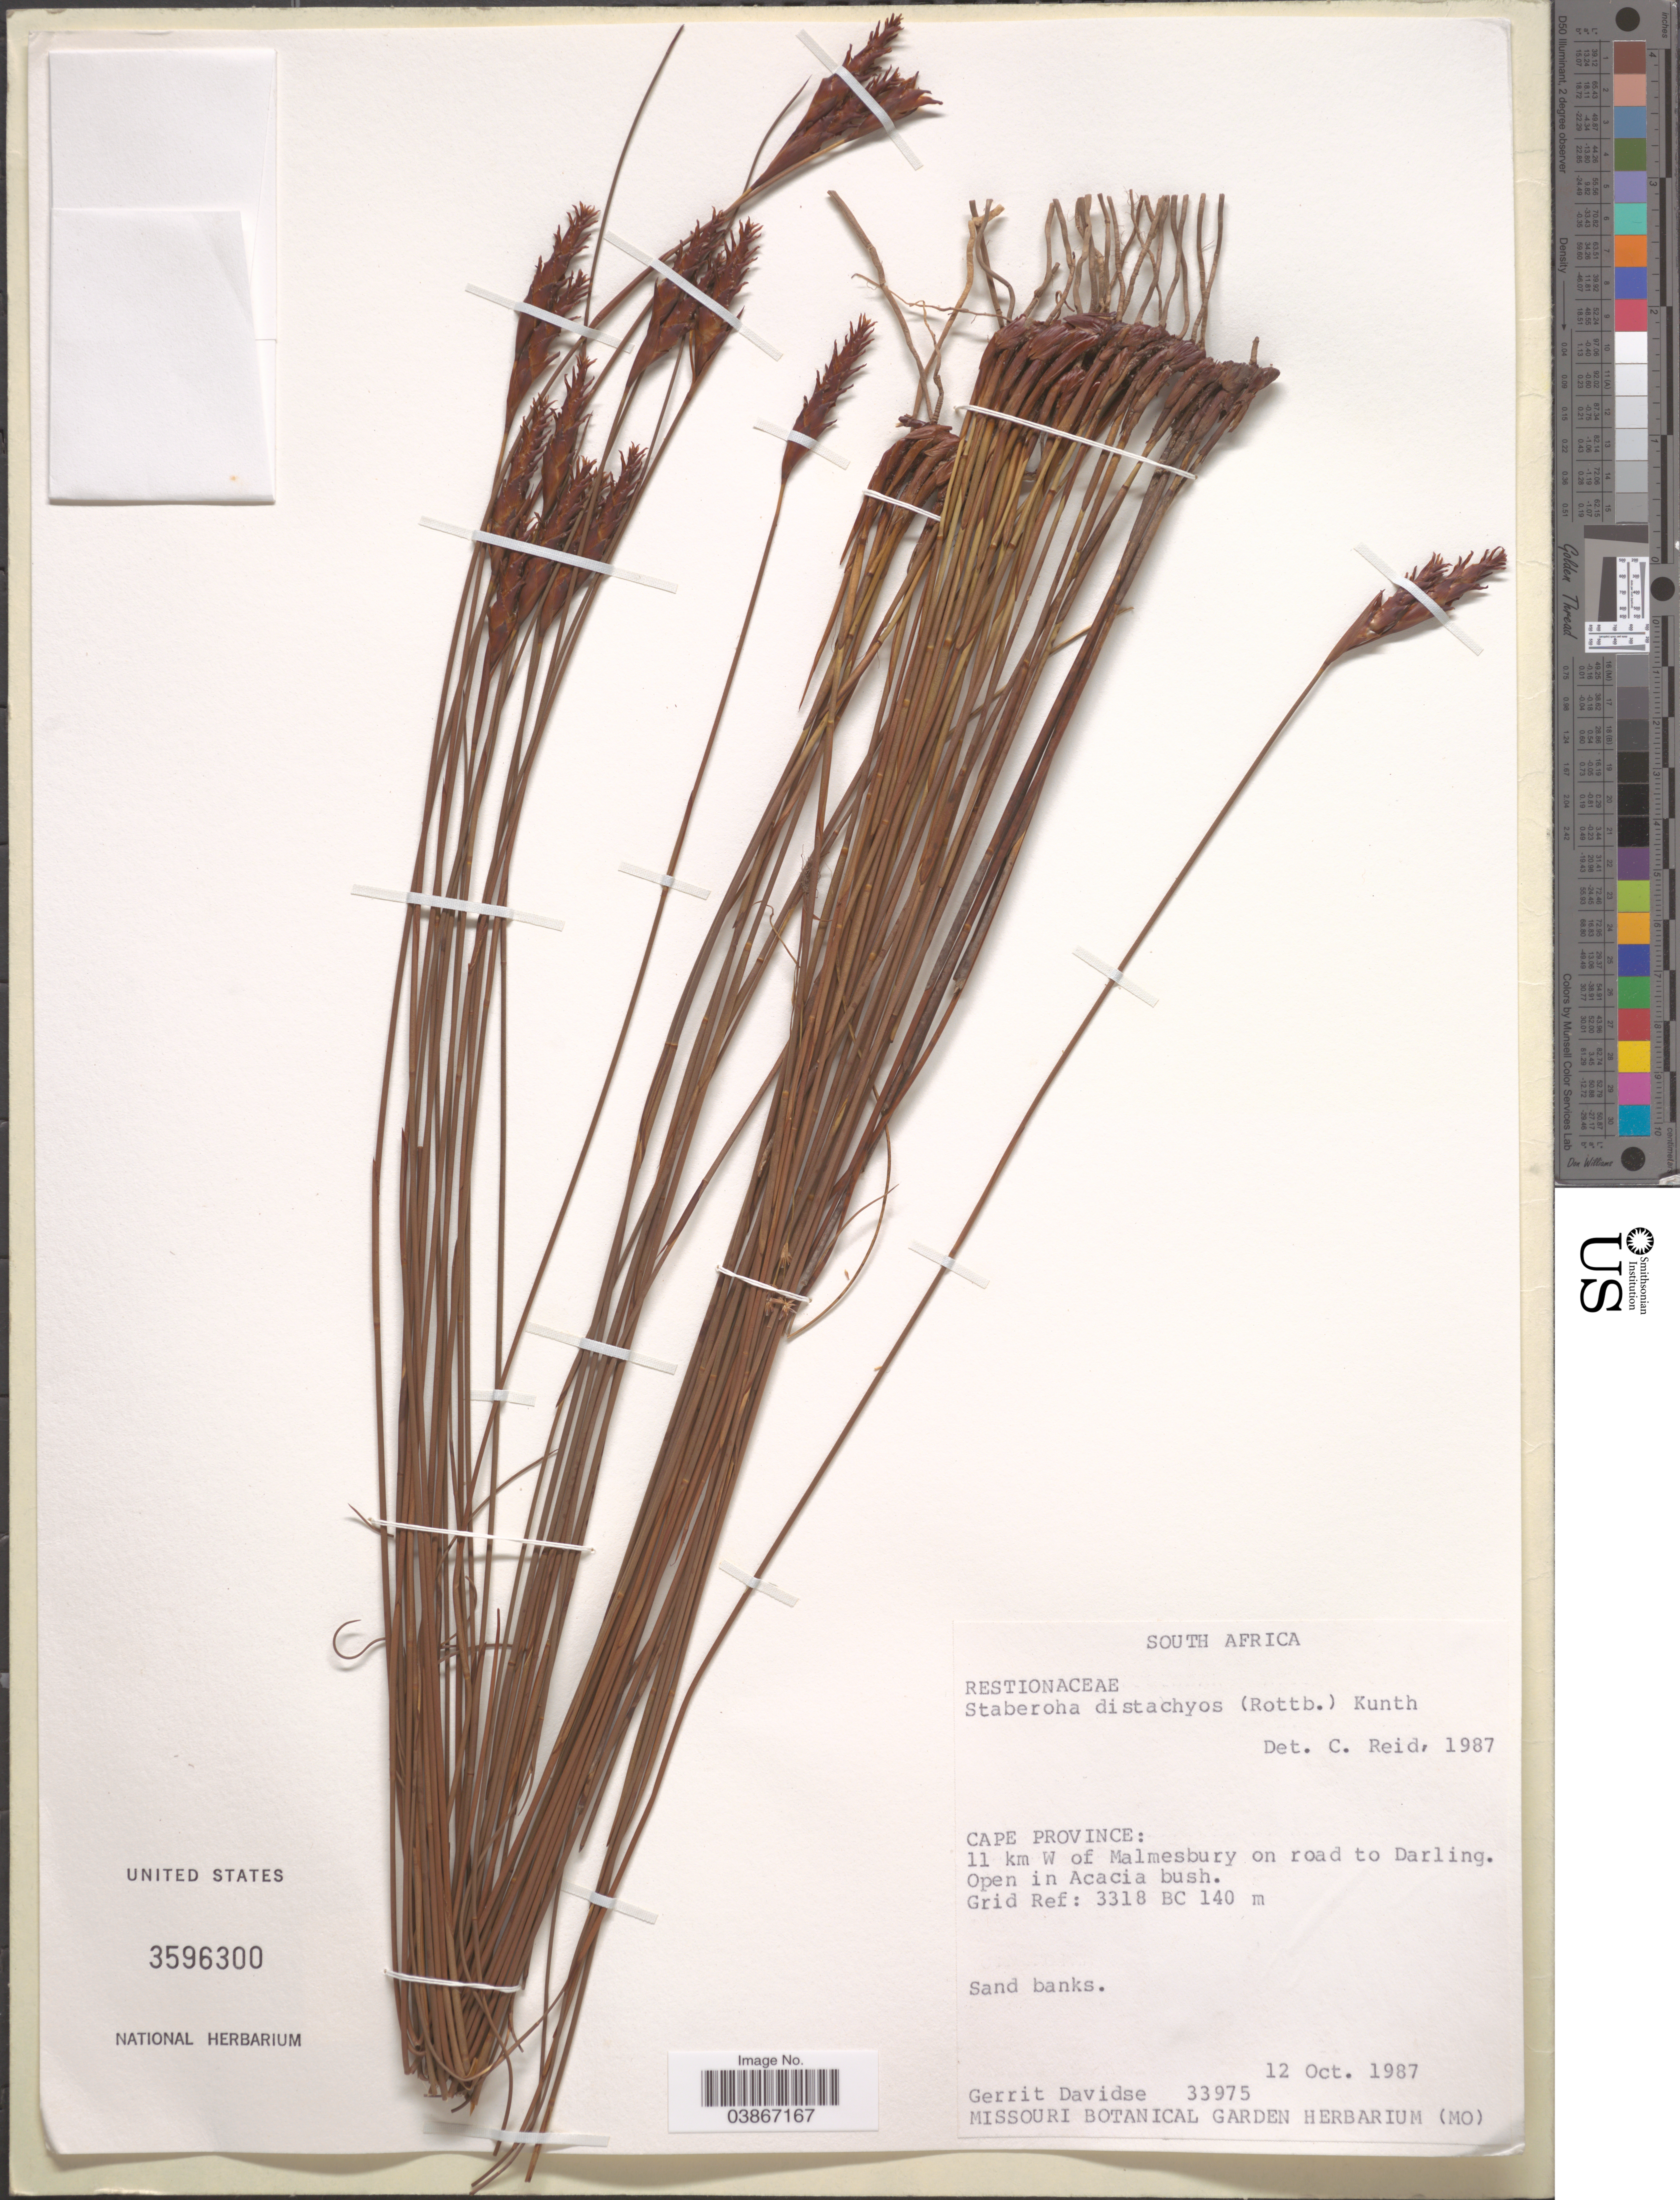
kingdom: Plantae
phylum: Tracheophyta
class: Liliopsida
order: Poales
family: Restionaceae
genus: Staberoha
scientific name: Staberoha distachya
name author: (Rottb.) Kunth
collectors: G. Davidse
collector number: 33975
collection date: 1987-10-12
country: South Africa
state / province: Western Cape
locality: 11 km W of Malmesbury on road to Darling. Grid Ref: 3318 BC.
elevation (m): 140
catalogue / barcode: US 3596300